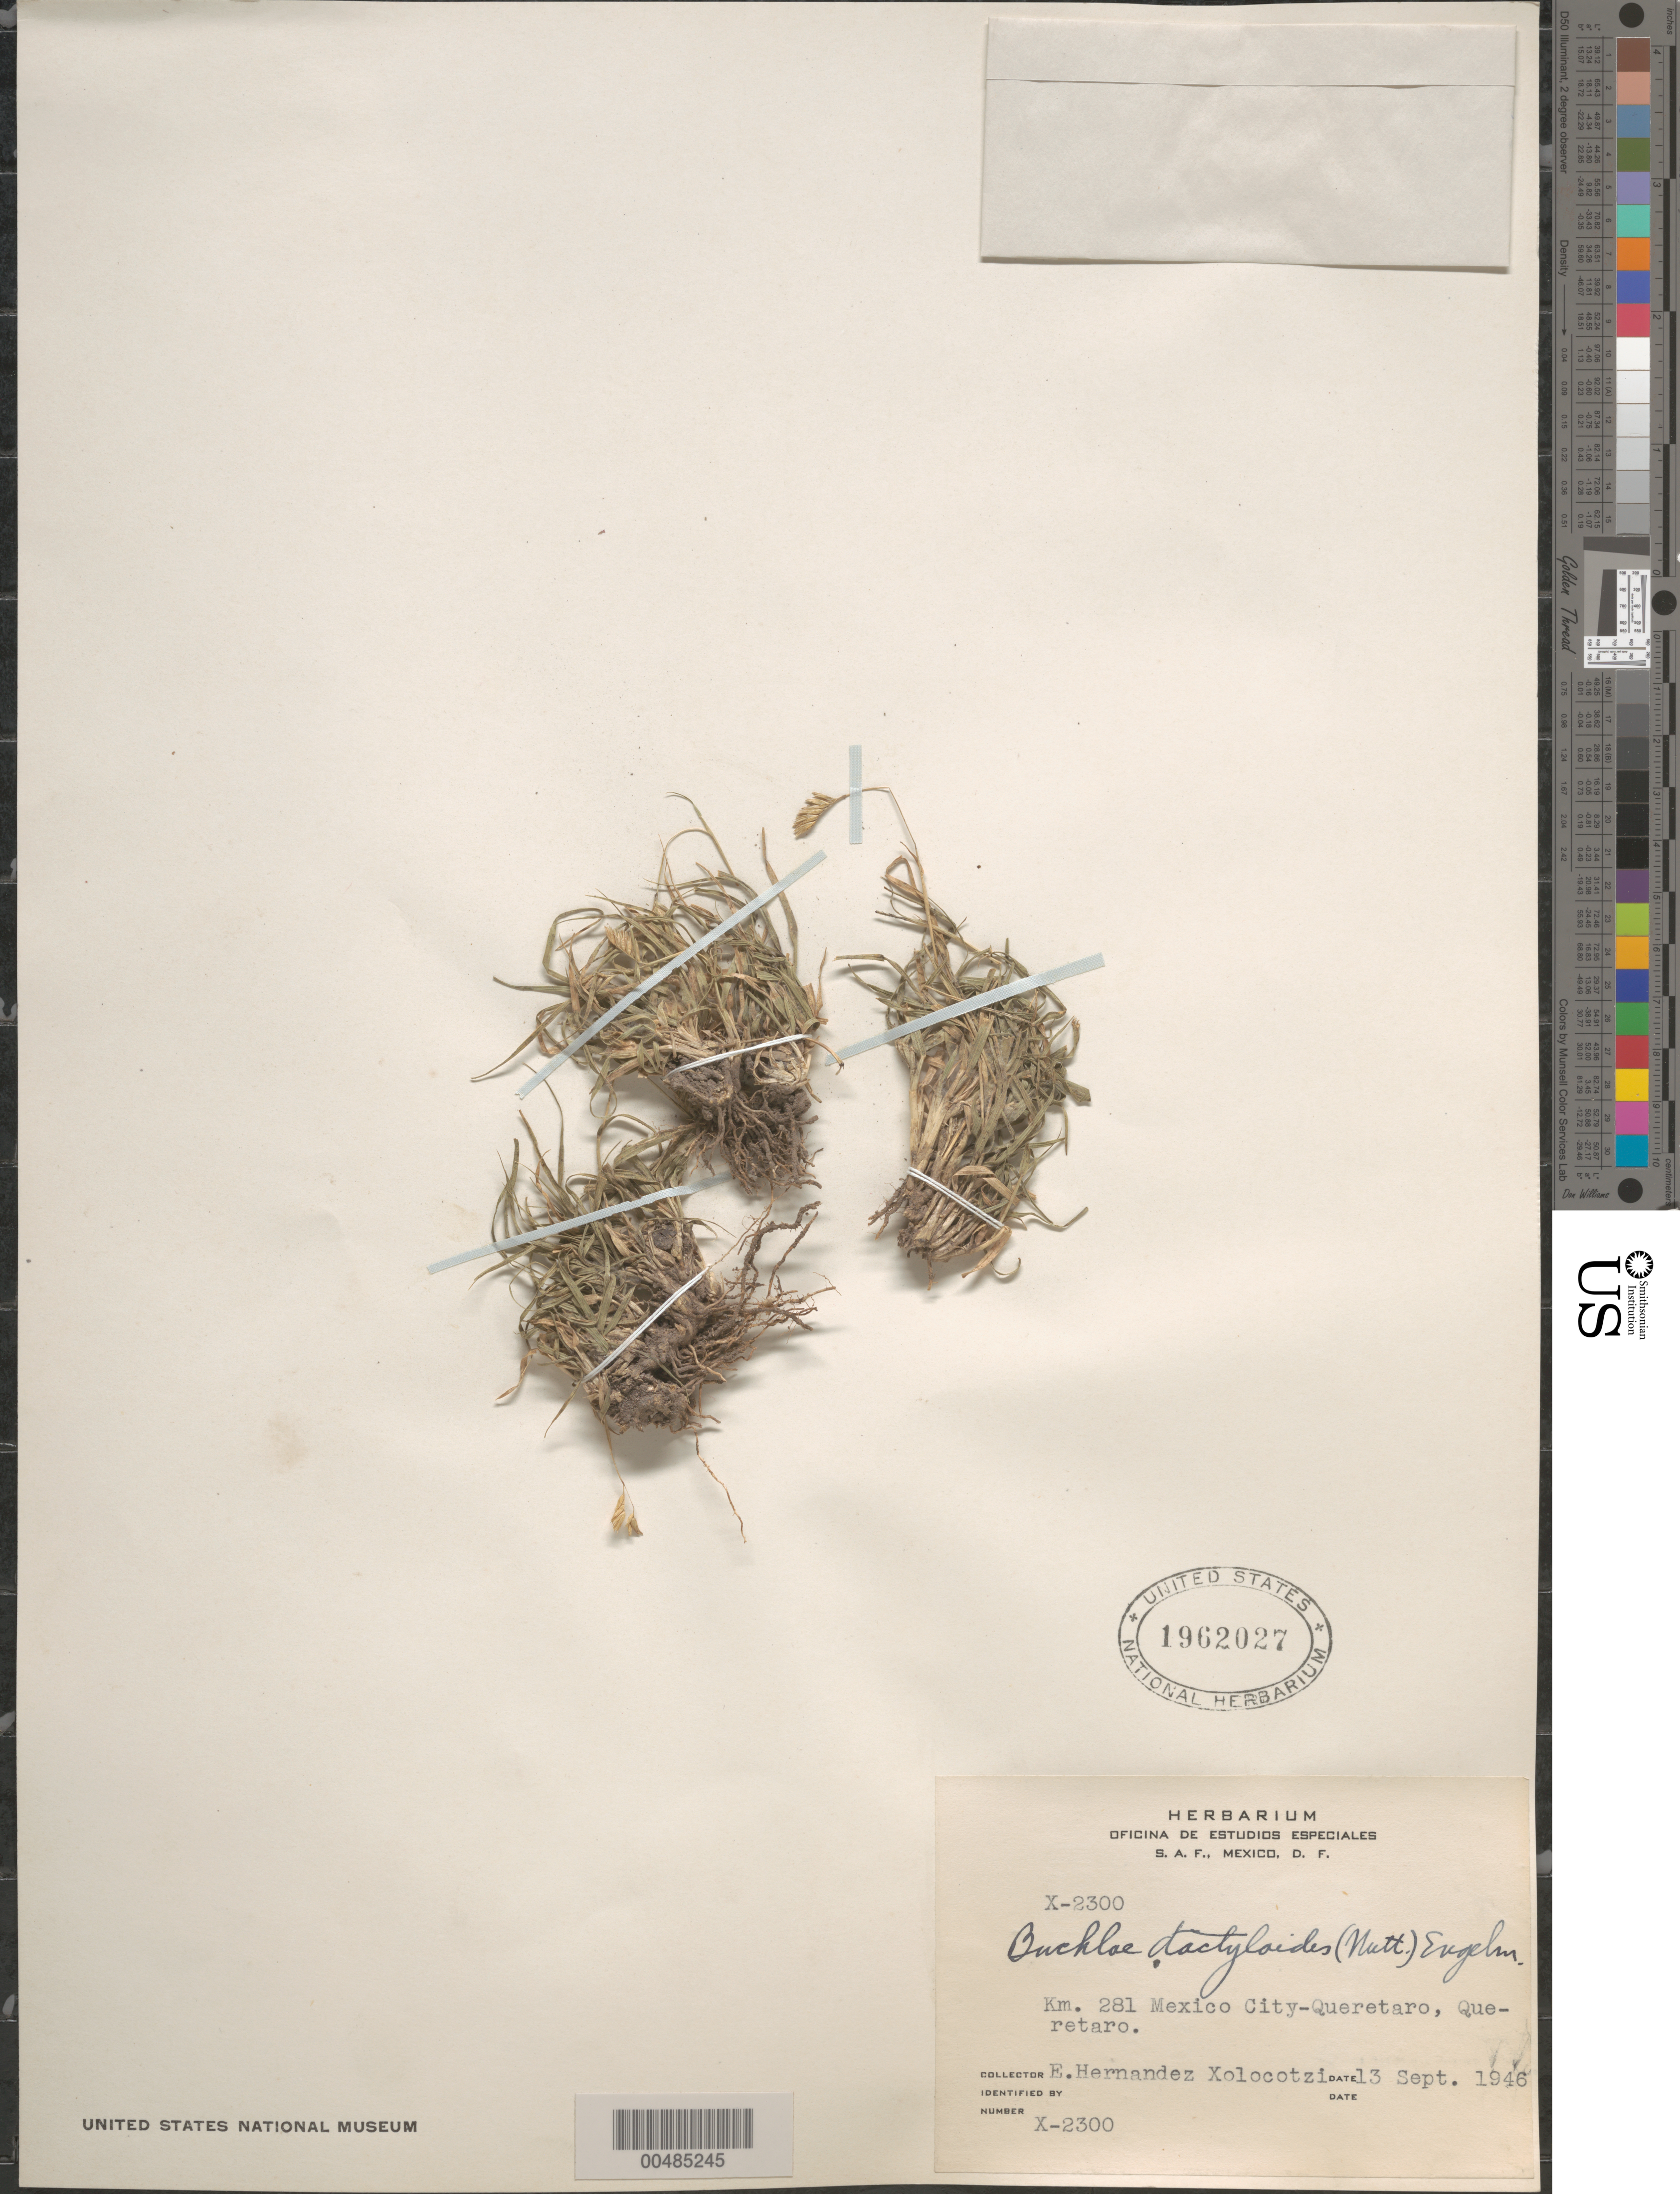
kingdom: Plantae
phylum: Tracheophyta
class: Liliopsida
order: Poales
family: Poaceae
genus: Buchloe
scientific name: Buchloe dactyloides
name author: (Nutt.) Engelm.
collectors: E. I. Hernández-X.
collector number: X-2300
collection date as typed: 13 Sep 1946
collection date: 1946-09-13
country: Mexico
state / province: Querétaro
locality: Km 281 Mexico City-Querétaro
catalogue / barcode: US 1962027